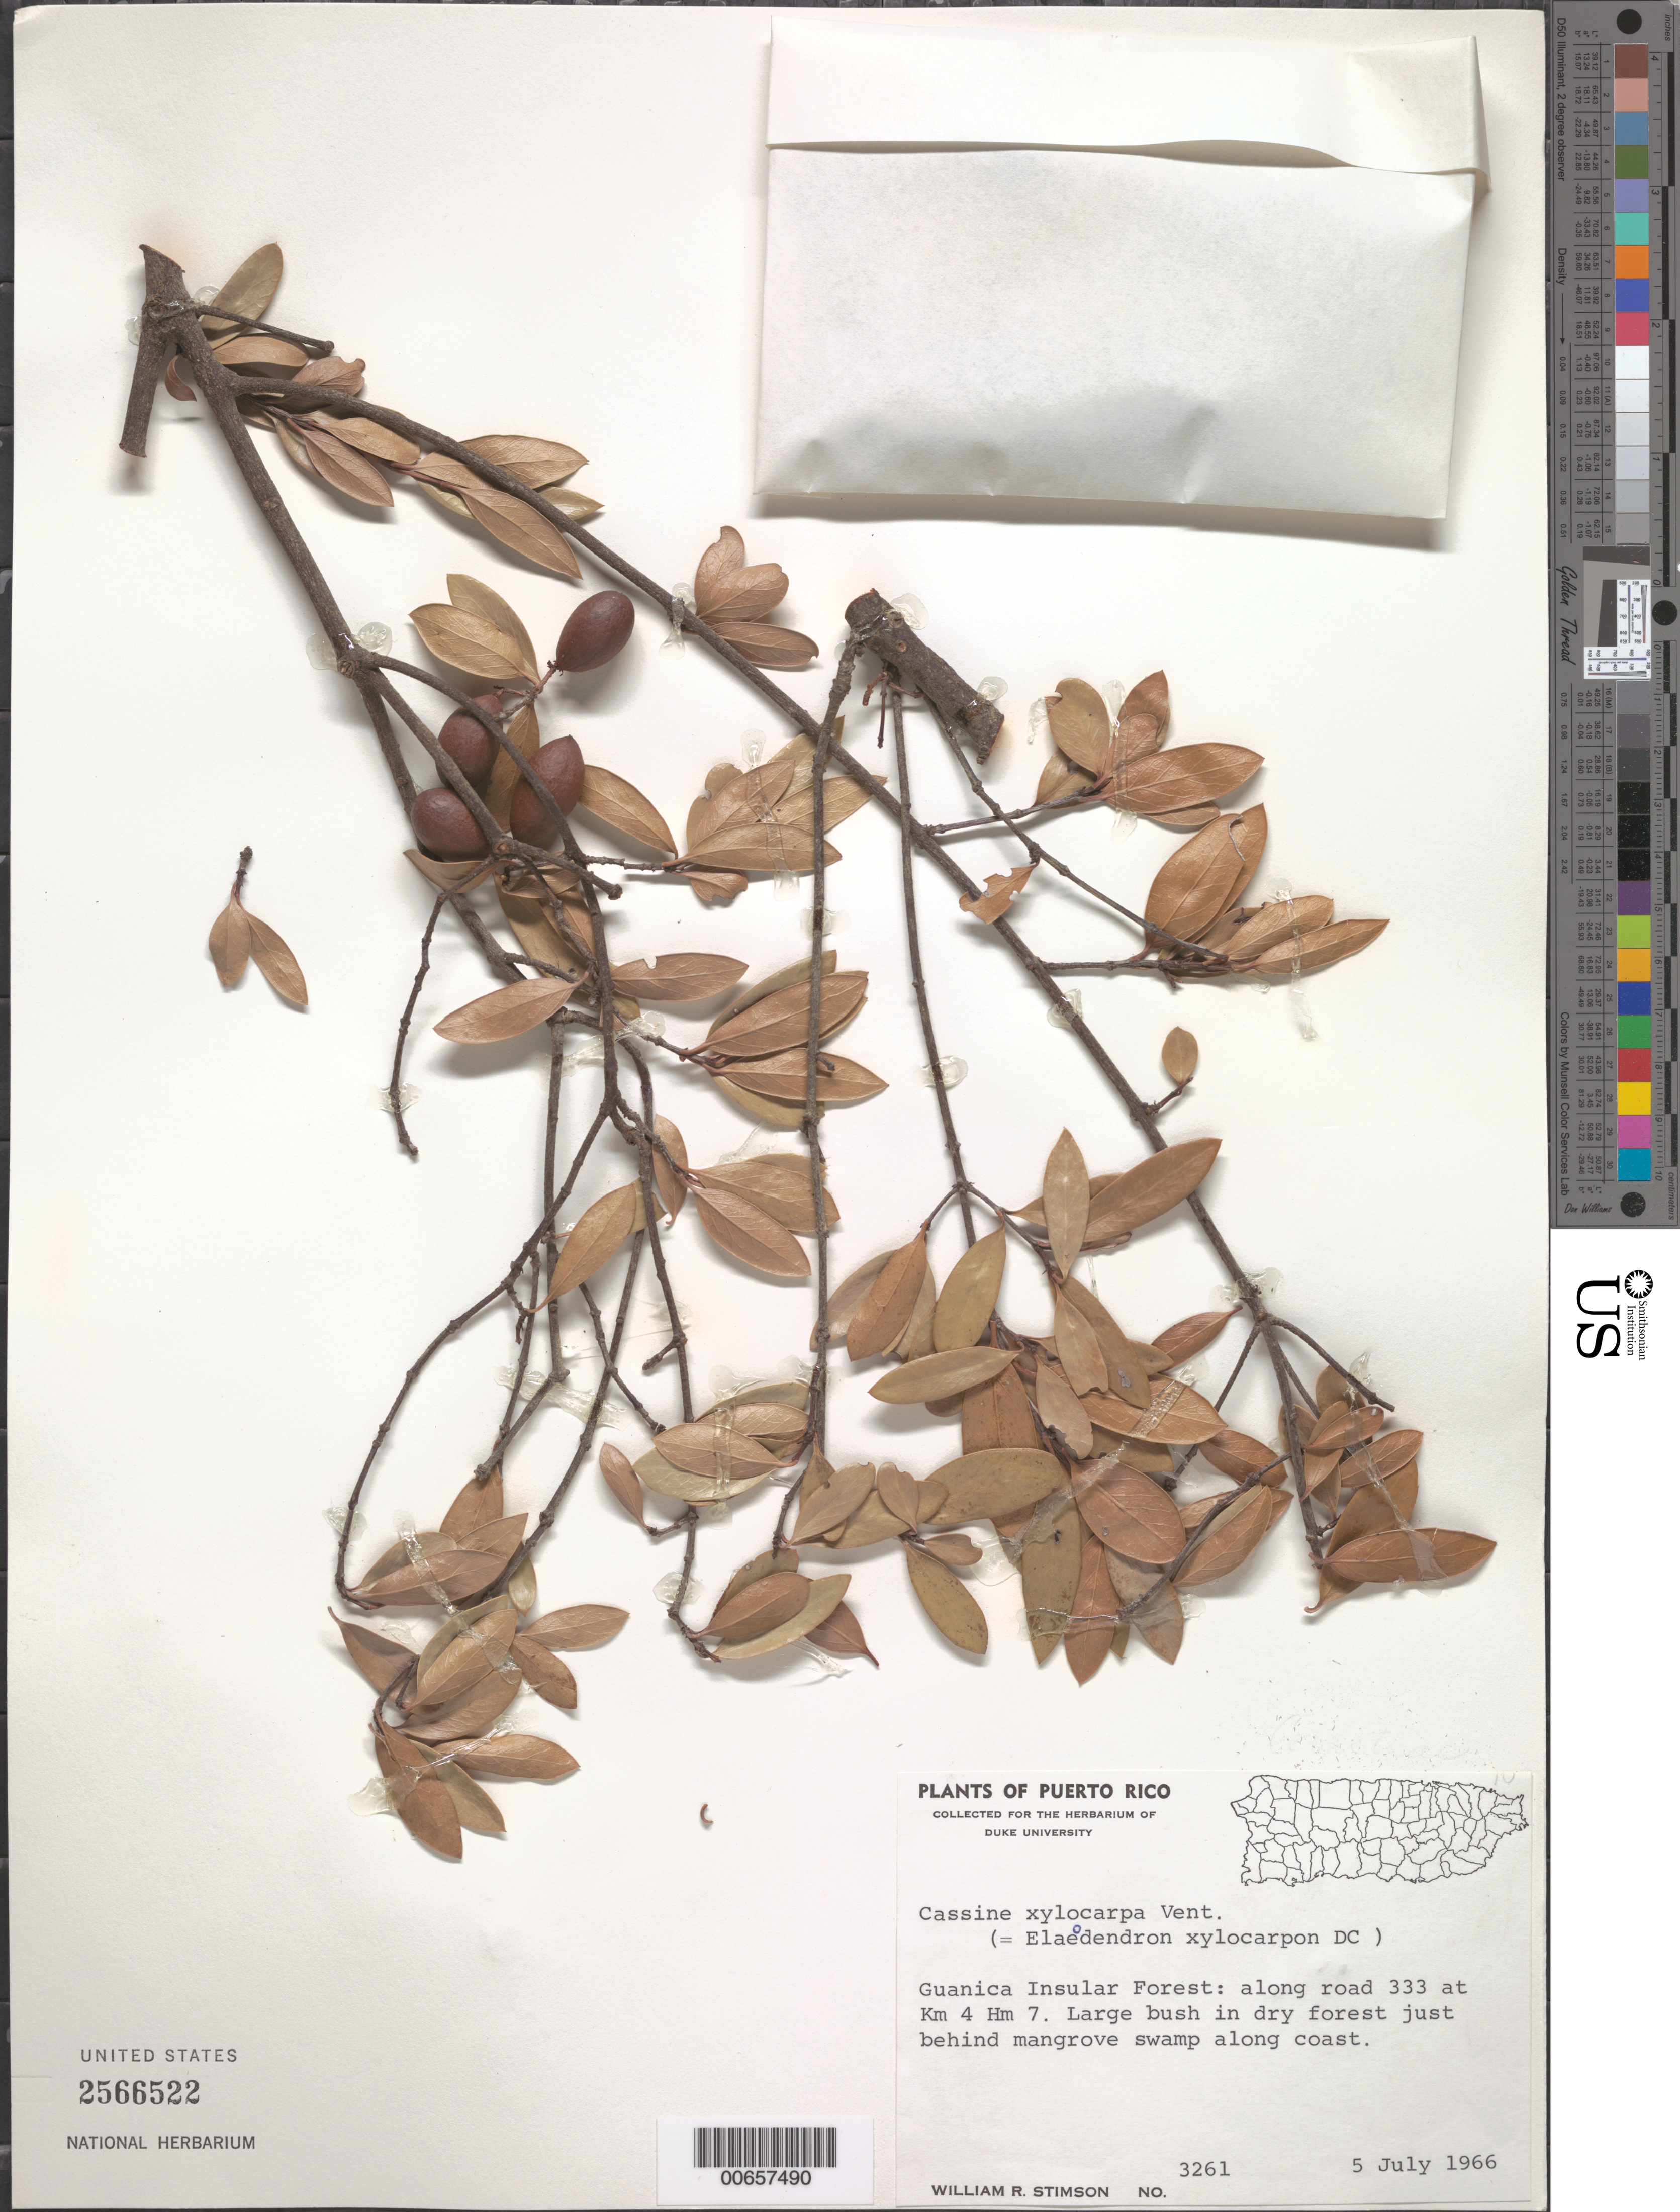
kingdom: Plantae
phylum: Tracheophyta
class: Magnoliopsida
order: Celastrales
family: Celastraceae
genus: Elaeodendron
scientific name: Elaeodendron xylocarpum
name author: (Vent.) DC.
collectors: W. R. Stimson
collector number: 3261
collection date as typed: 05 Jul 1966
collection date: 1966-07-05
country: Puerto Rico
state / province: Guánica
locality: Guanica Insular Forest: along rd 333 at km 4 hm 7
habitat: In dry forest just behind mangrove swamp along coast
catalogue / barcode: US 2566522